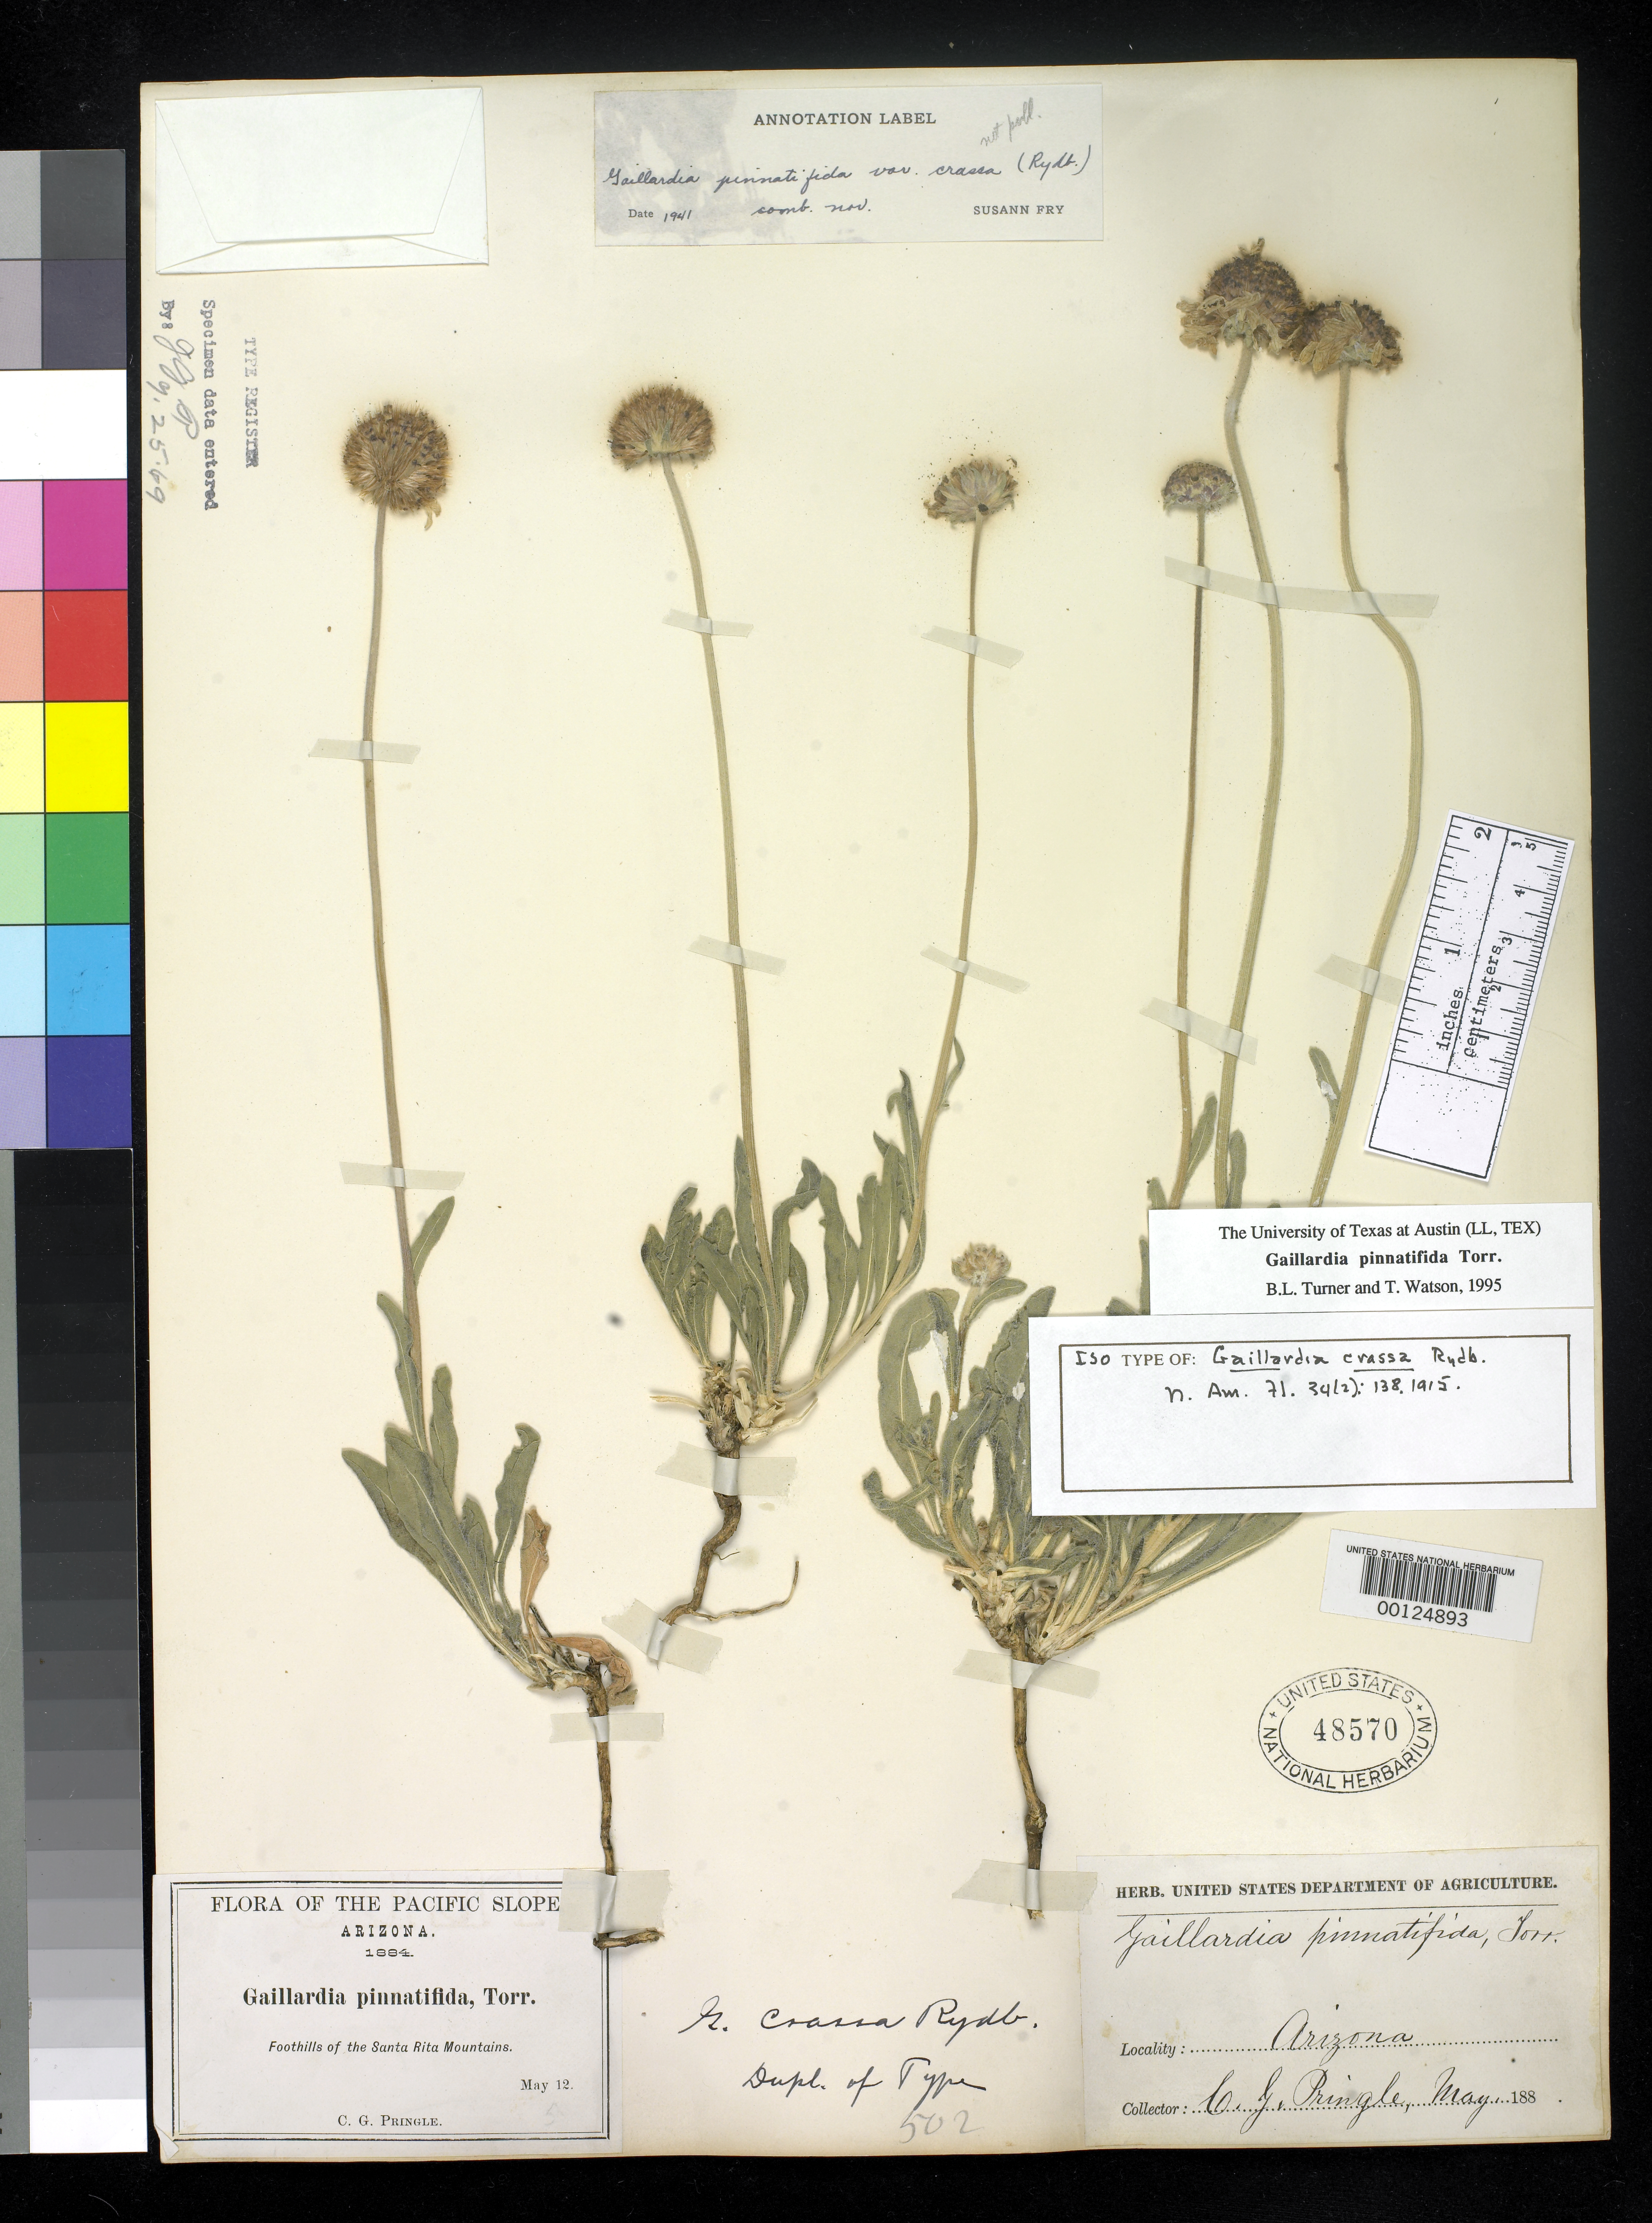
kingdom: Plantae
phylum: Tracheophyta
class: Magnoliopsida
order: Asterales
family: Asteraceae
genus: Gaillardia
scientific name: Gaillardia crassa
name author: Rydb.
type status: Isotype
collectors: C. G. Pringle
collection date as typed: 12 May 1884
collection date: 1884-05-12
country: United States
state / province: Arizona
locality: Foothills of Santa Rita Mountains.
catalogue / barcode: US 48570